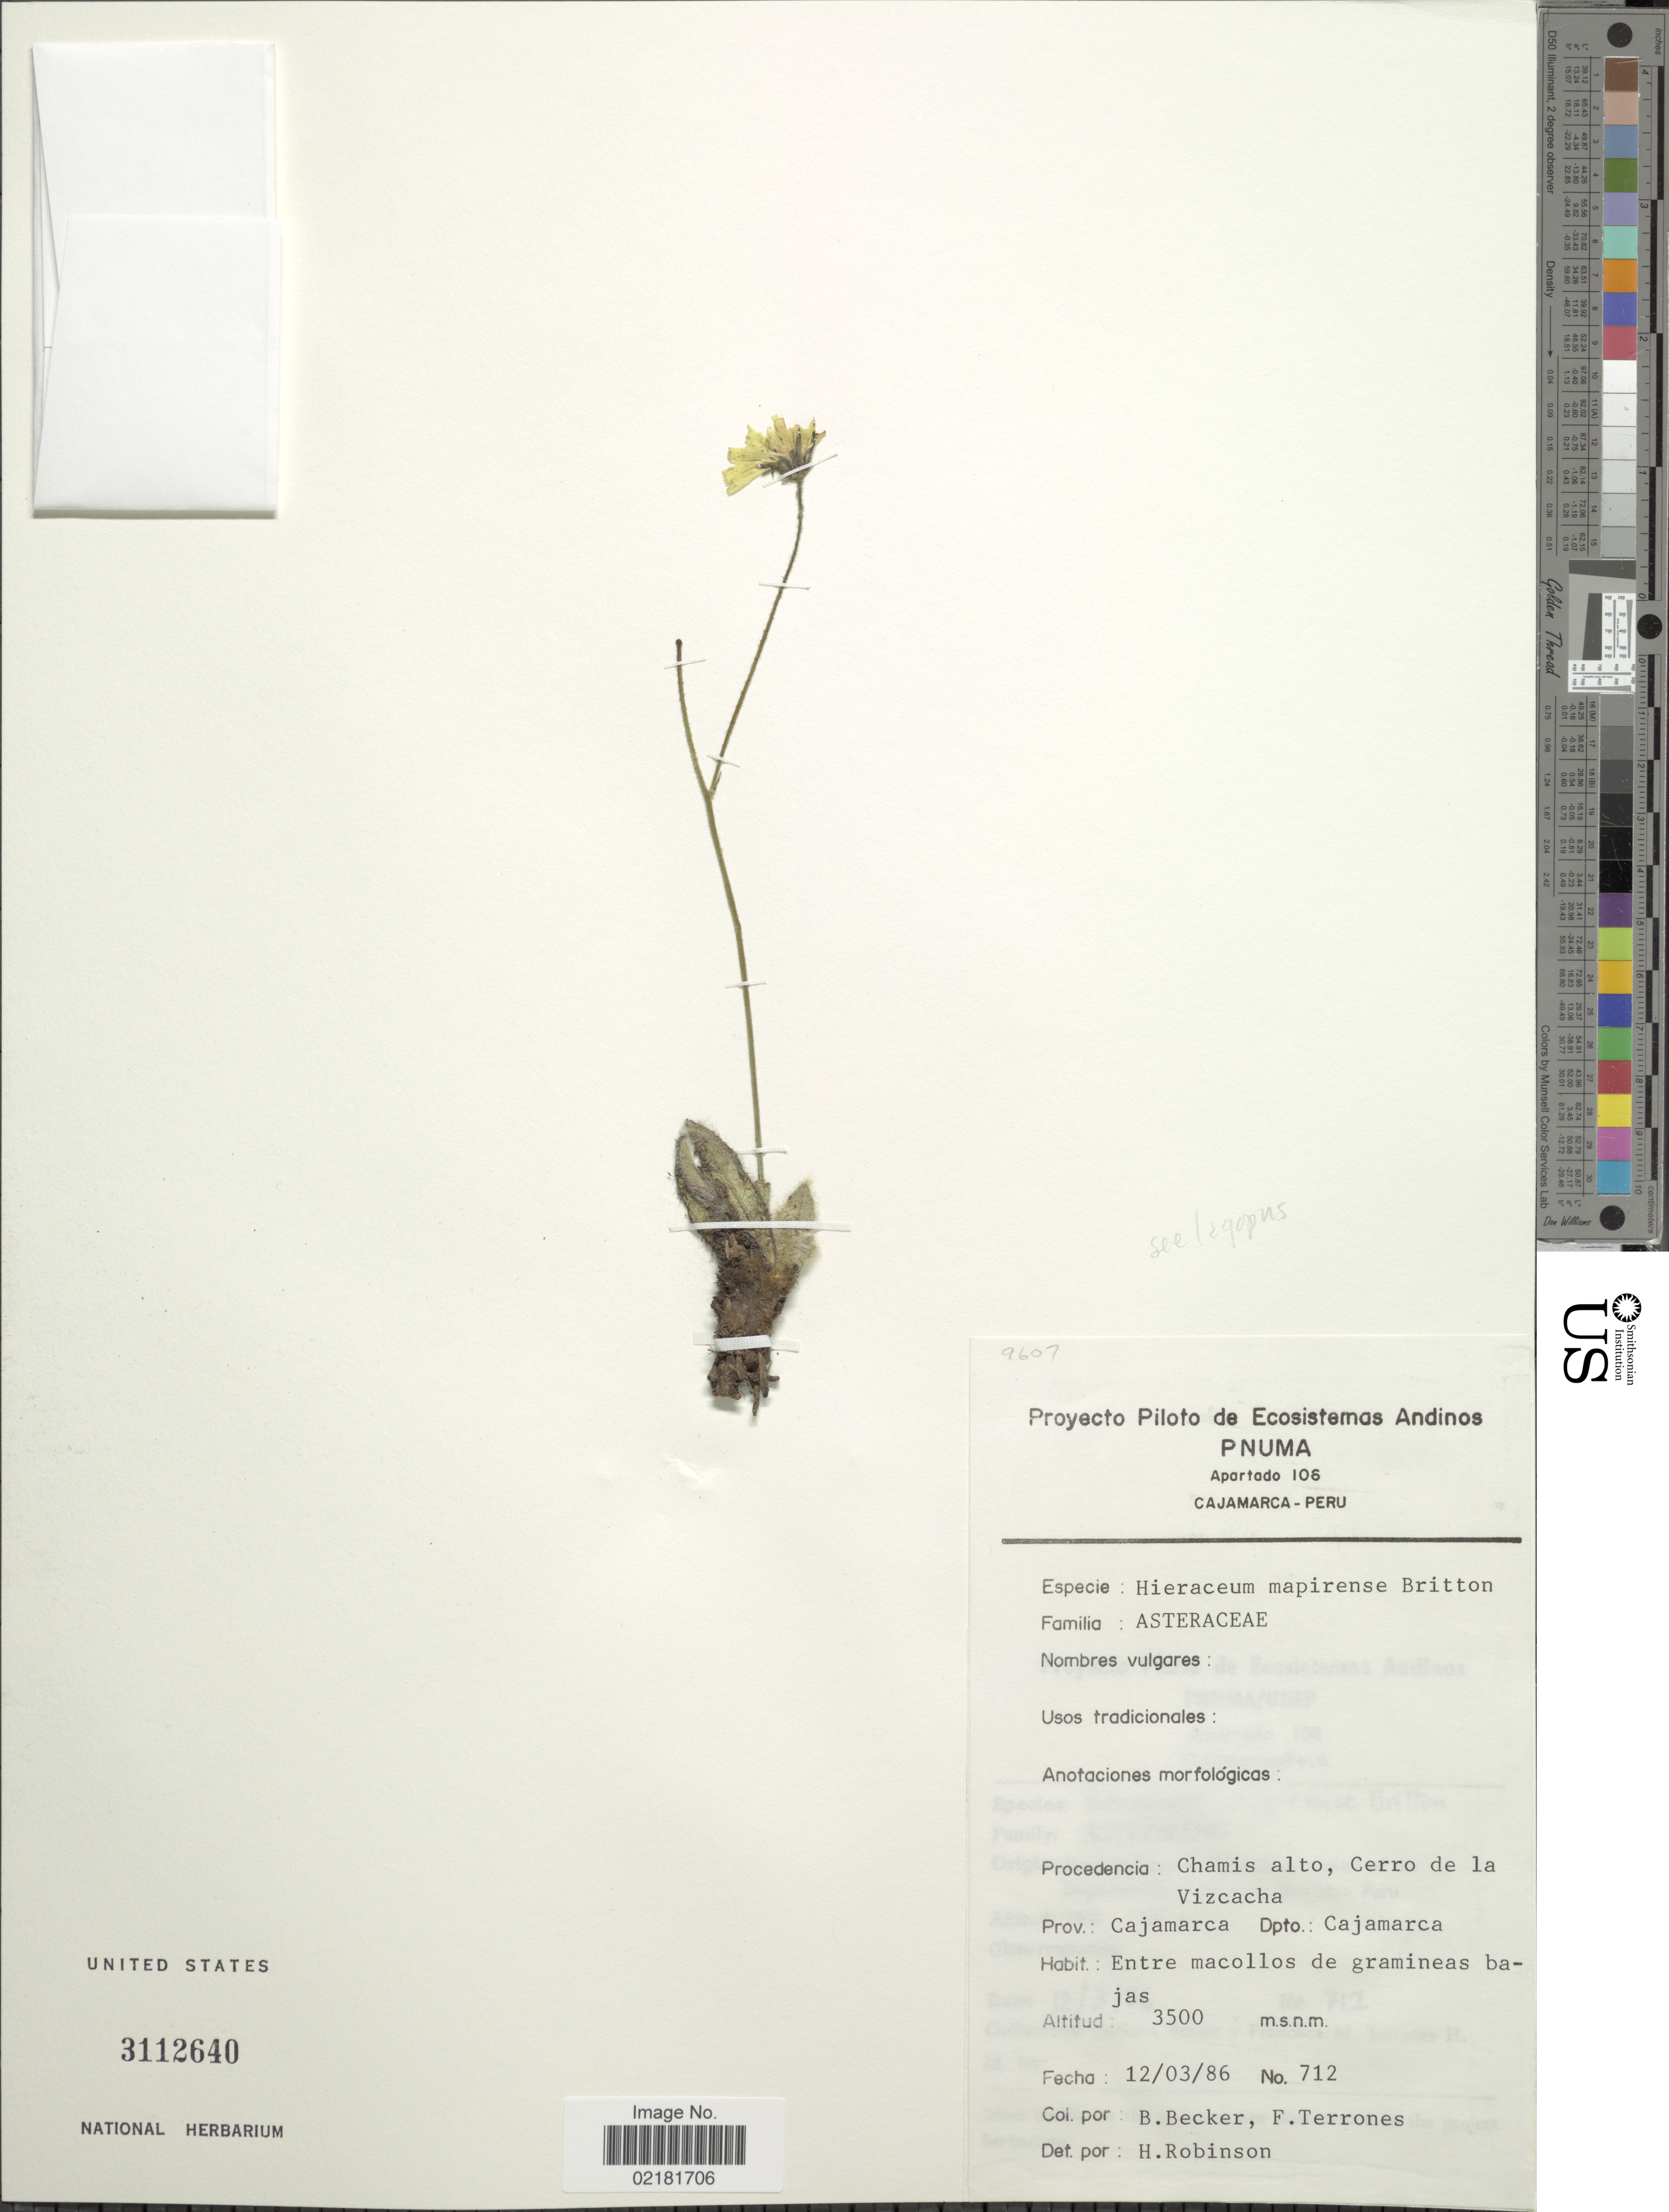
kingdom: Plantae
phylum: Tracheophyta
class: Magnoliopsida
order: Asterales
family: Asteraceae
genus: Hieracium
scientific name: Hieracium mapirense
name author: Britton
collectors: B. Becker & F. Terrones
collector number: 712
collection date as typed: Transcribed d/m/y: 12/3/86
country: Peru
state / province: Cajamarca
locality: Chamis alto, Cerro de la Vizcacha, Dpto.: Cajamarca.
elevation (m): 3500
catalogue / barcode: US 3112640